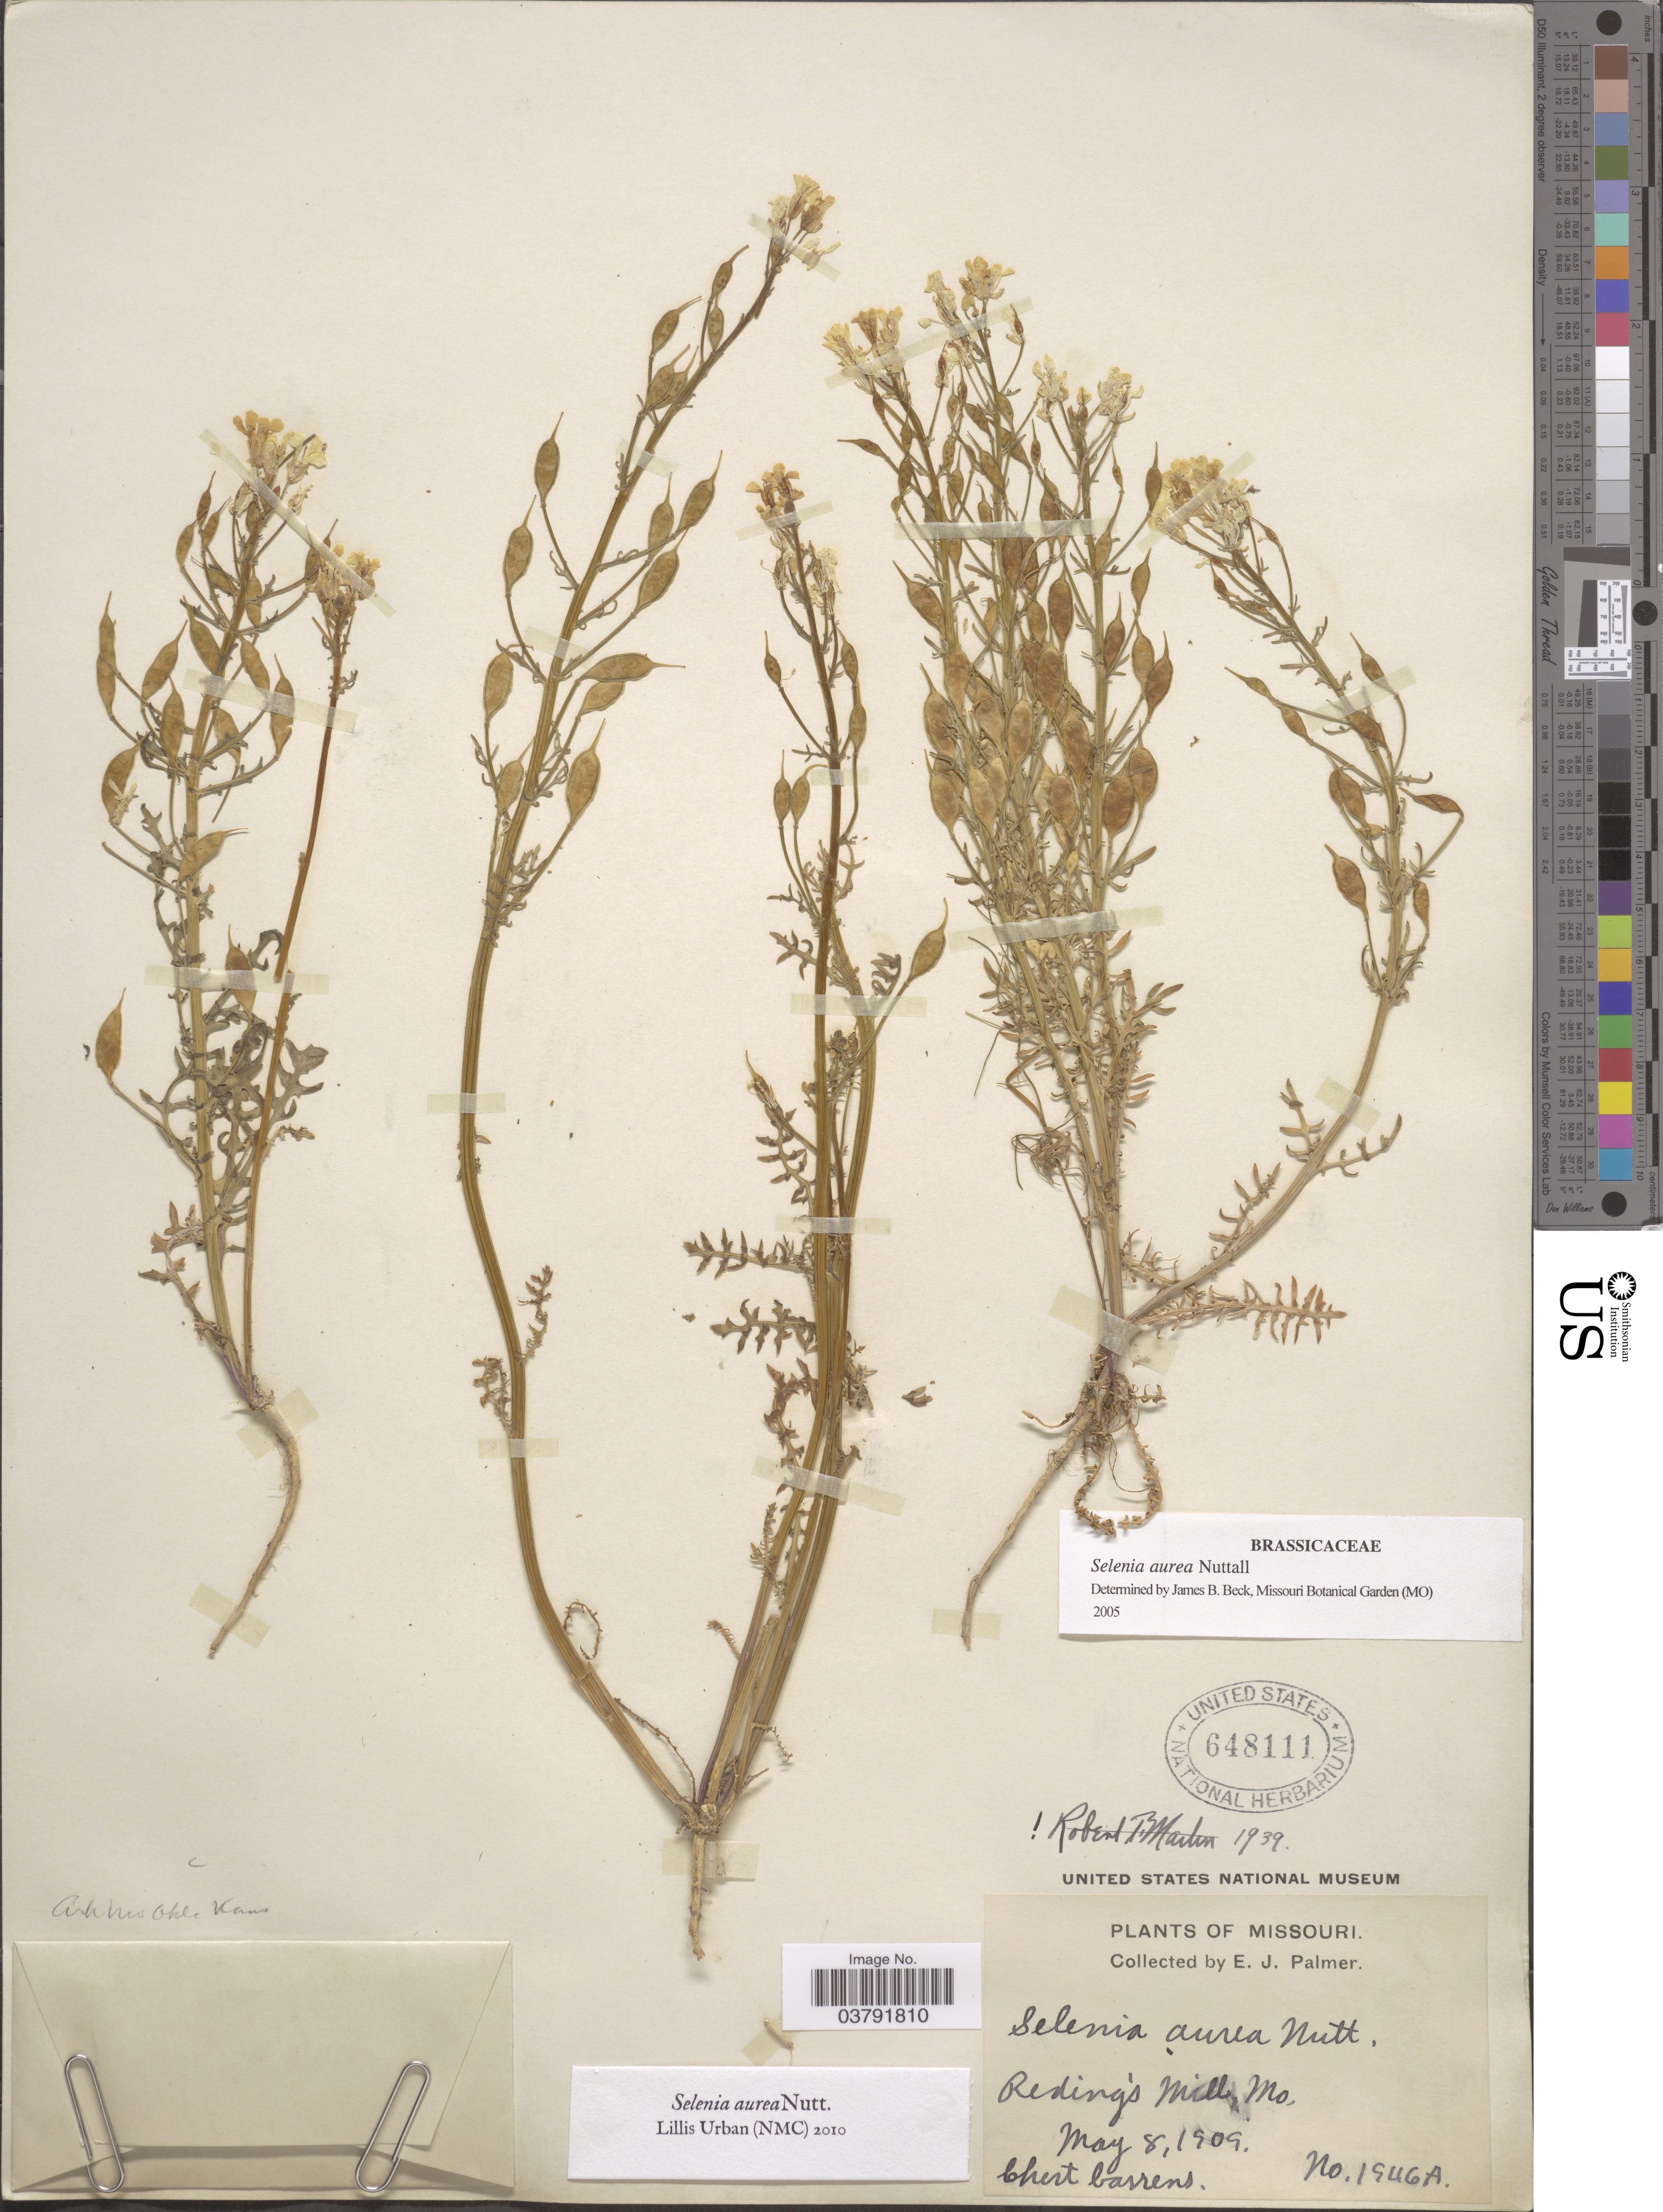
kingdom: Plantae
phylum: Tracheophyta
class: Magnoliopsida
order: Brassicales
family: Brassicaceae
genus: Selenia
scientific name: Selenia aurea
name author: Nutt.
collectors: E. J. Palmer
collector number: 1946A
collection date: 1909-05-08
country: United States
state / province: Missouri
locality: Reding's Mill.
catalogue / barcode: US 648111